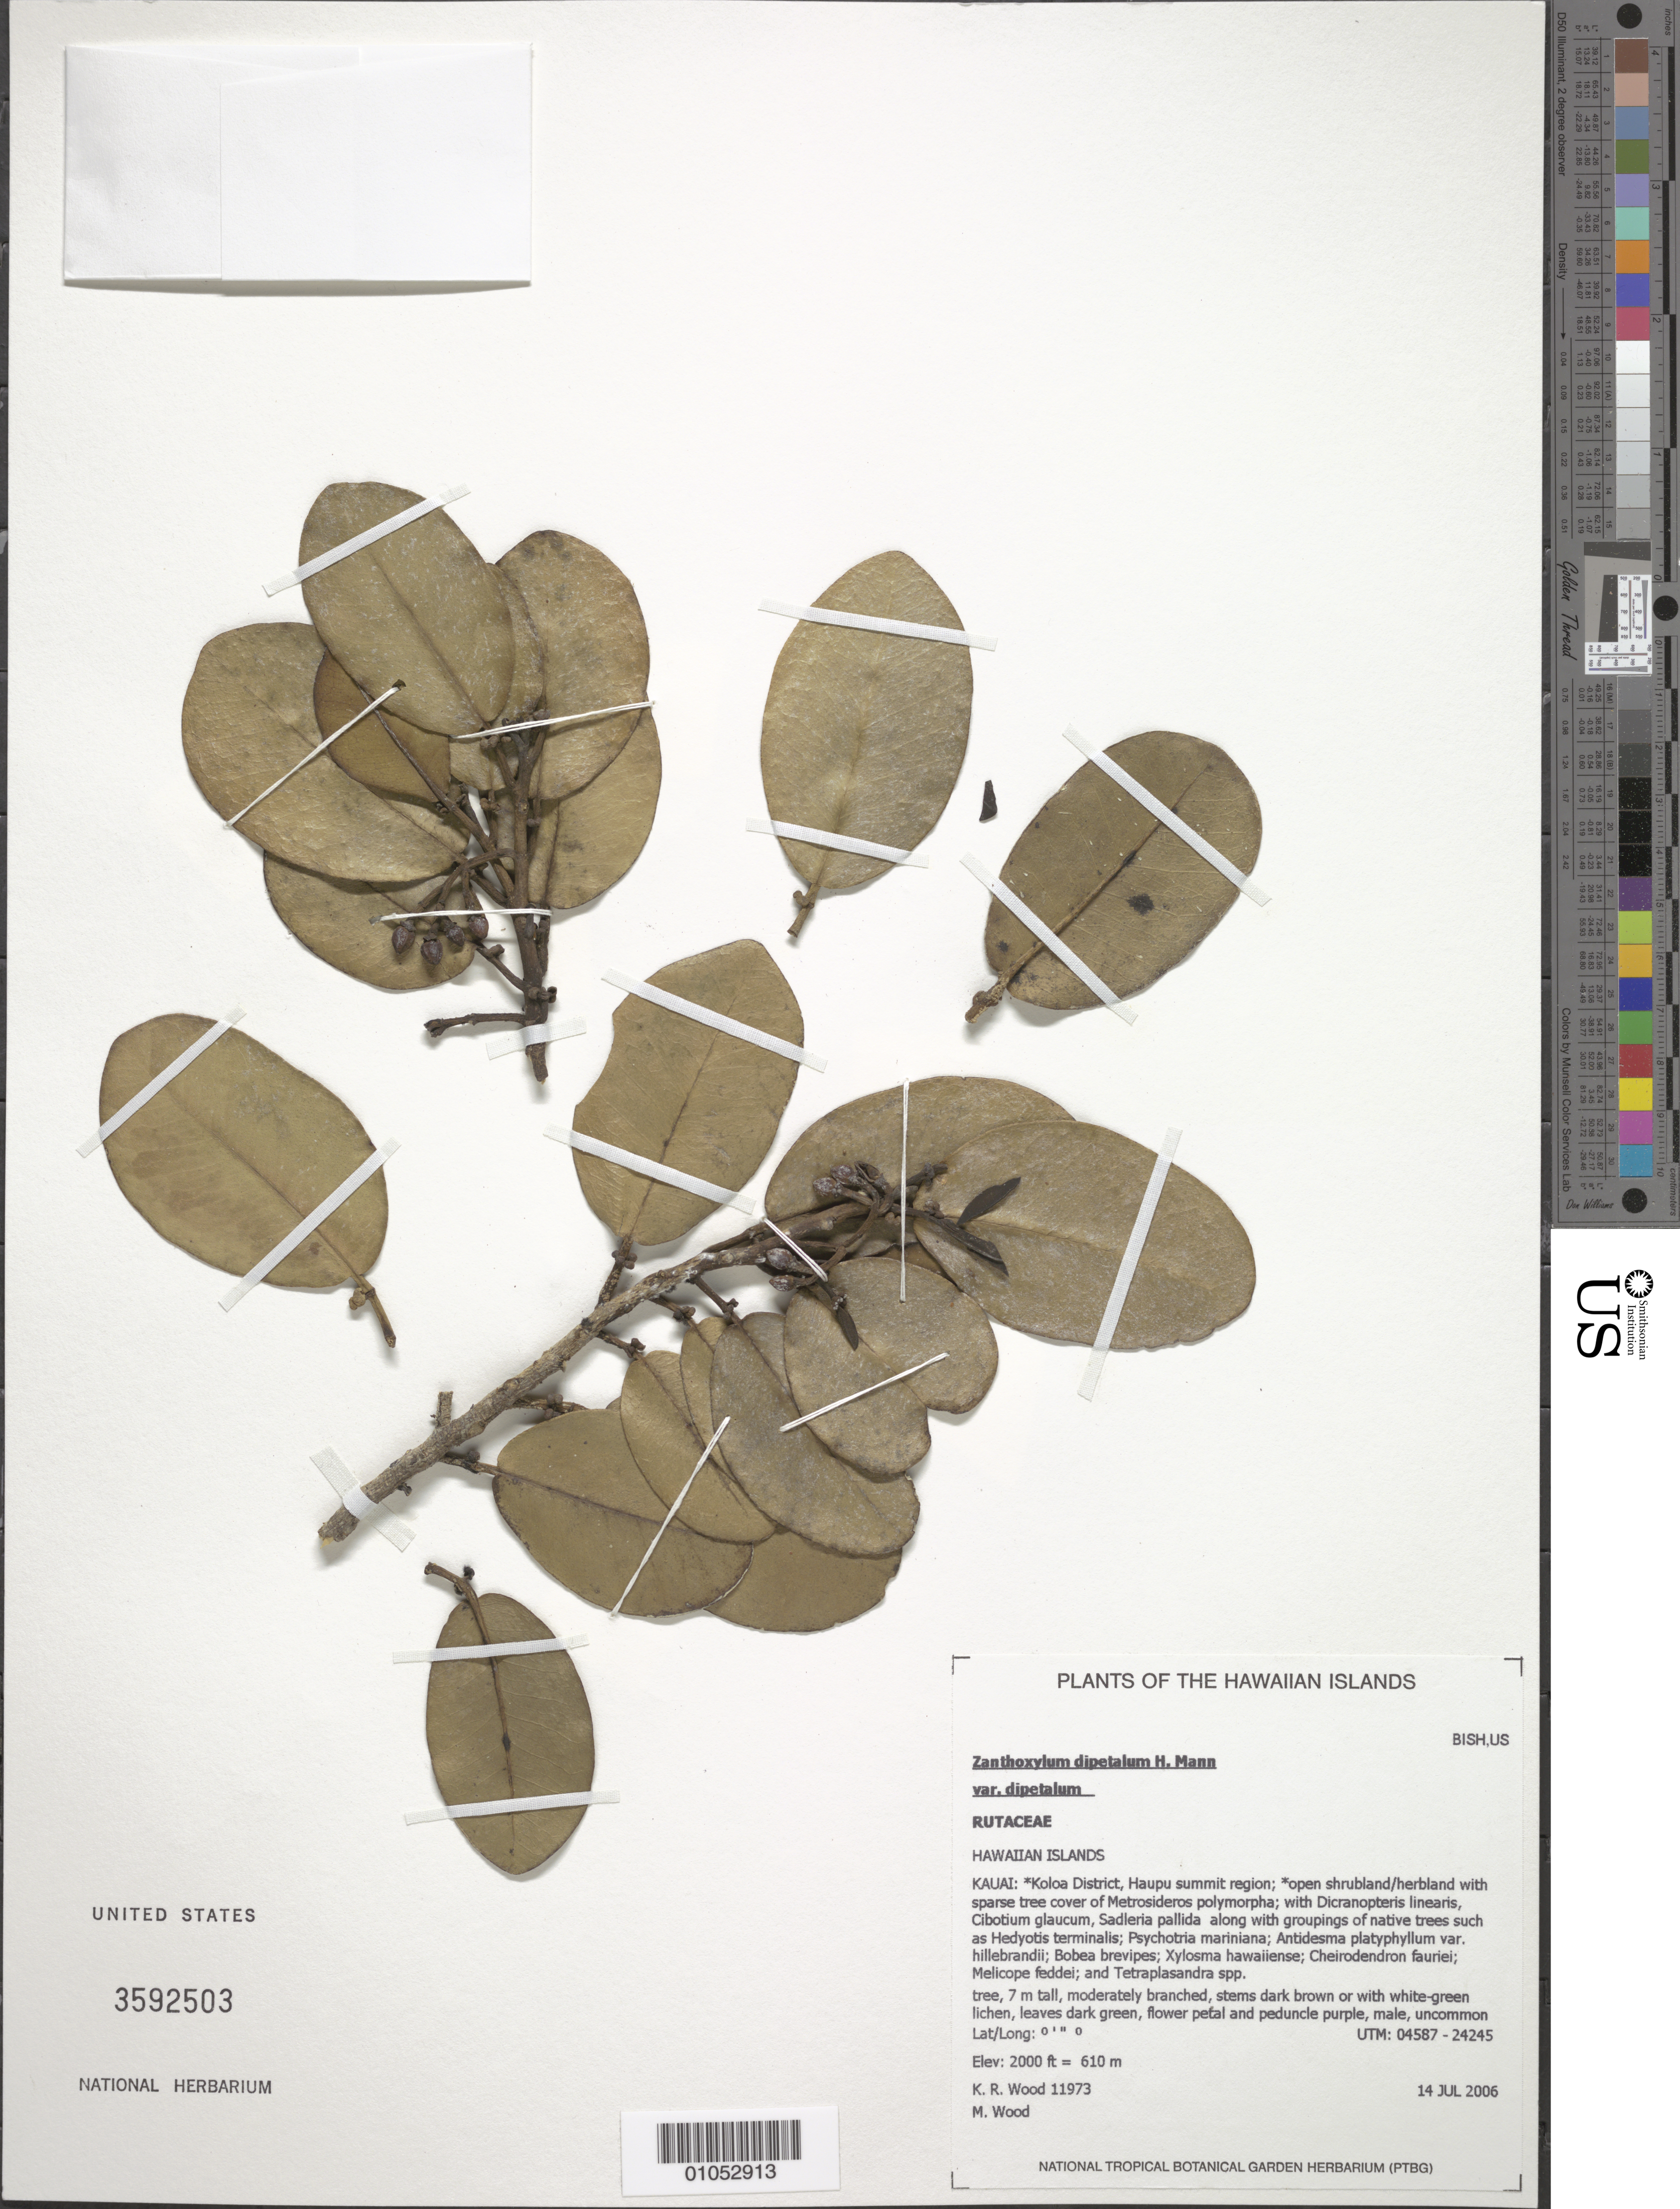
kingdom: Plantae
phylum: Tracheophyta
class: Magnoliopsida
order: Sapindales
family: Rutaceae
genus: Zanthoxylum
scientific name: Zanthoxylum dipetalum var. dipetalum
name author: H. Mann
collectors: K. R. Wood & M. Wood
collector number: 11973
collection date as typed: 14 Jul 2006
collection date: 2006-07-14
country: United States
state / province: Hawaii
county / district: Kauai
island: Kaua'i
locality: Haupu summit region, steep upper southwestern ridges.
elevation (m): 610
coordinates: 0458422, 2424503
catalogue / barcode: US 3592503